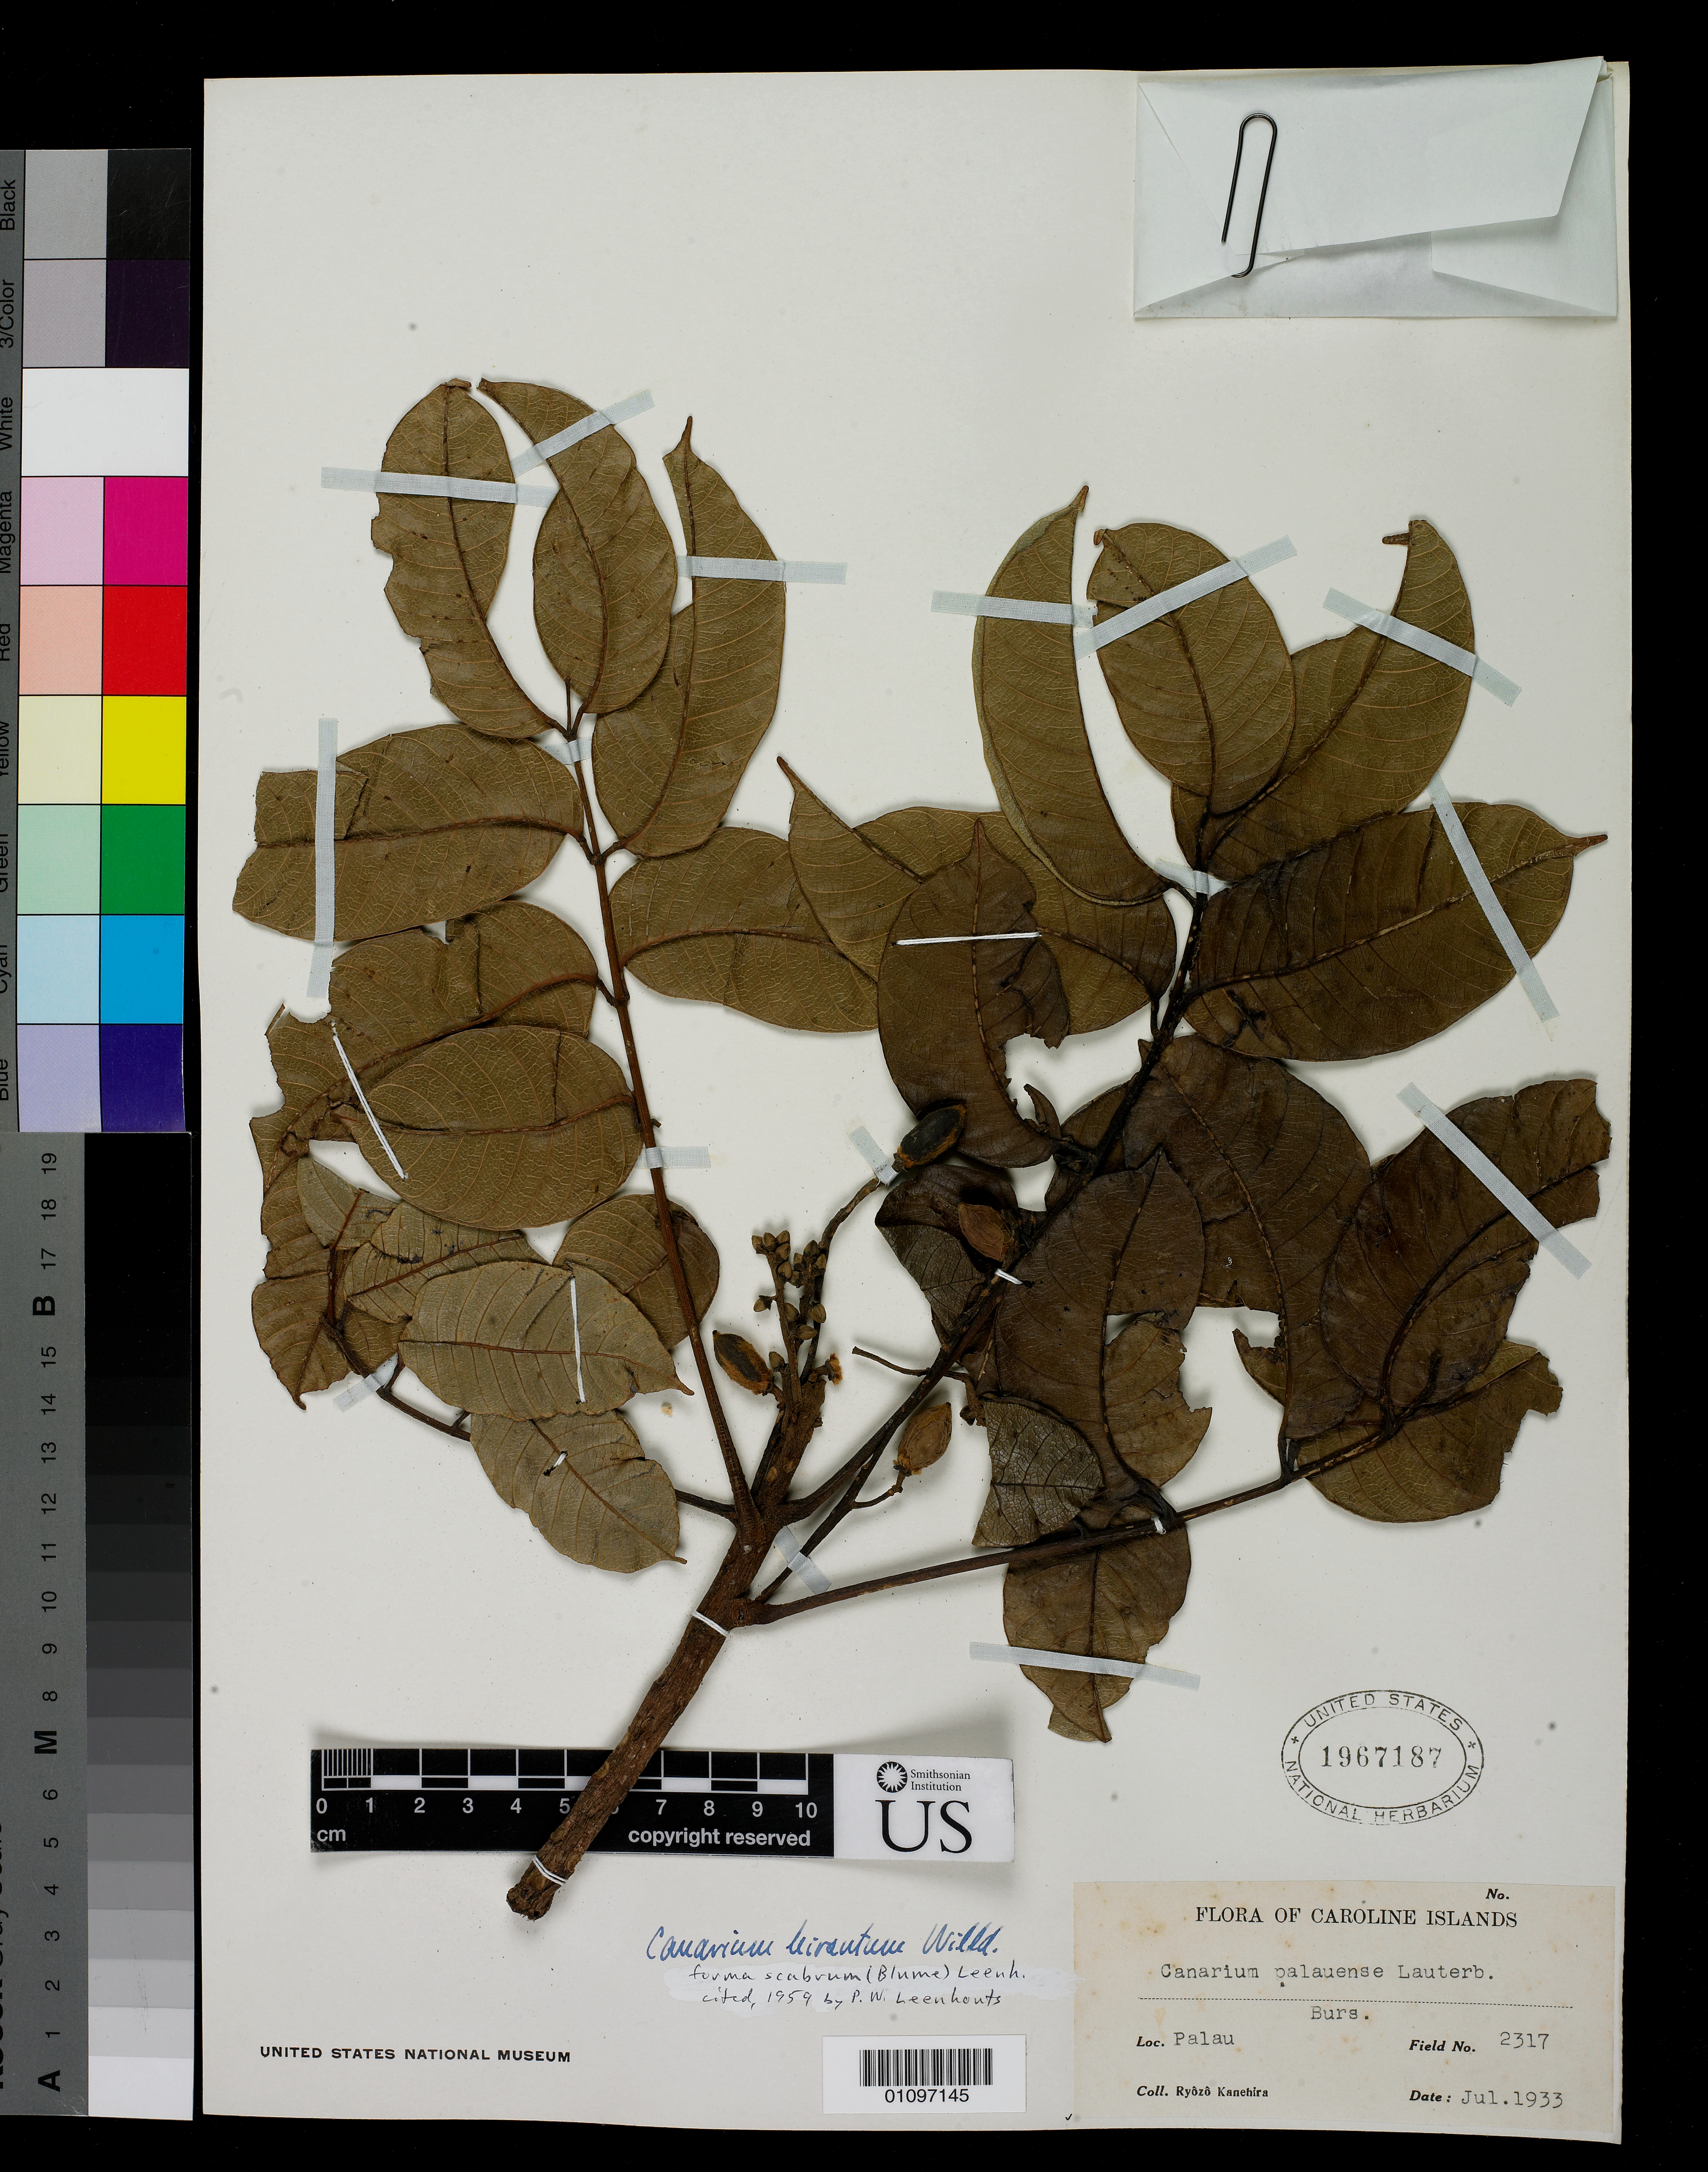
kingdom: Plantae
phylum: Tracheophyta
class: Magnoliopsida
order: Sapindales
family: Burseraceae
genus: Canarium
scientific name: Canarium hirsutum f. scabrum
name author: (Blume) Leenh.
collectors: R. Kanehira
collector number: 2317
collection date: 1933-07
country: Palau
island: Belau [Palau] Is.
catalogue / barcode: US 1967187